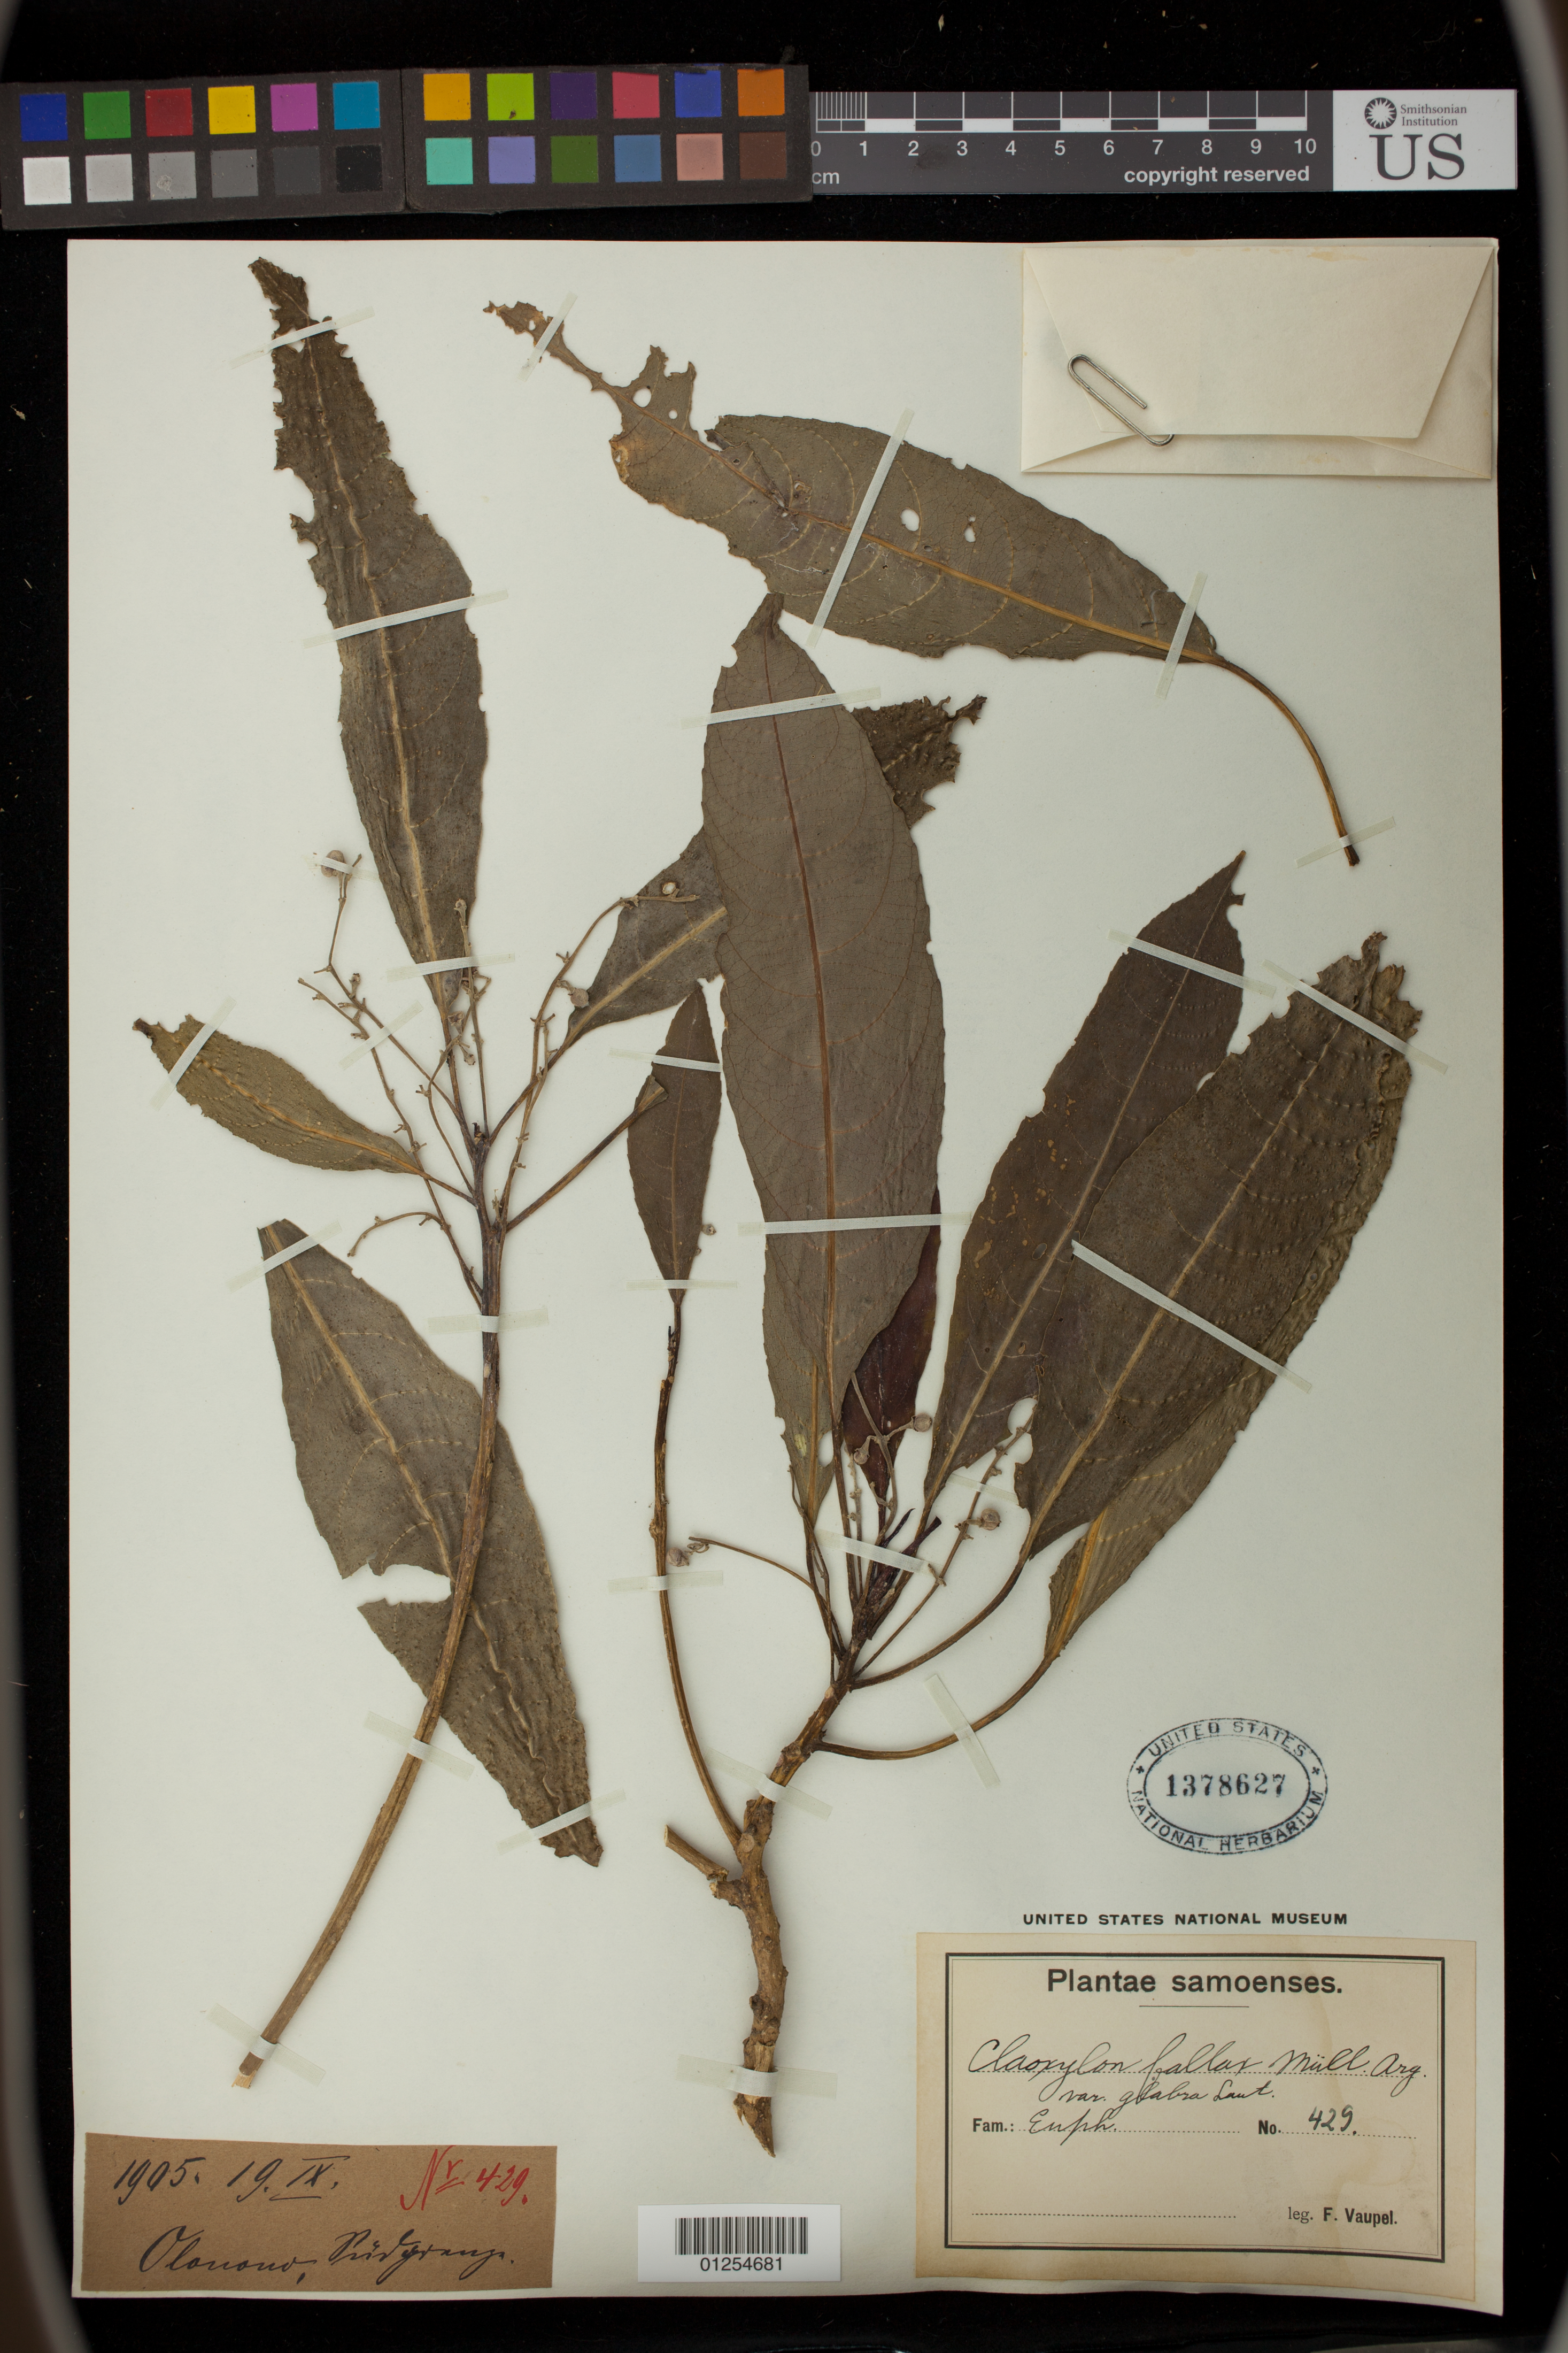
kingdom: Plantae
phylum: Tracheophyta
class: Magnoliopsida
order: Malpighiales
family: Euphorbiaceae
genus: Claoxylon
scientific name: Claoxylon fallax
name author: Müll. Arg.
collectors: F. Vaupel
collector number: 429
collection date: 1905-09-19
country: Samoa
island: Upolu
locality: Olonono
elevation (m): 500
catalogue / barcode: US 1378627